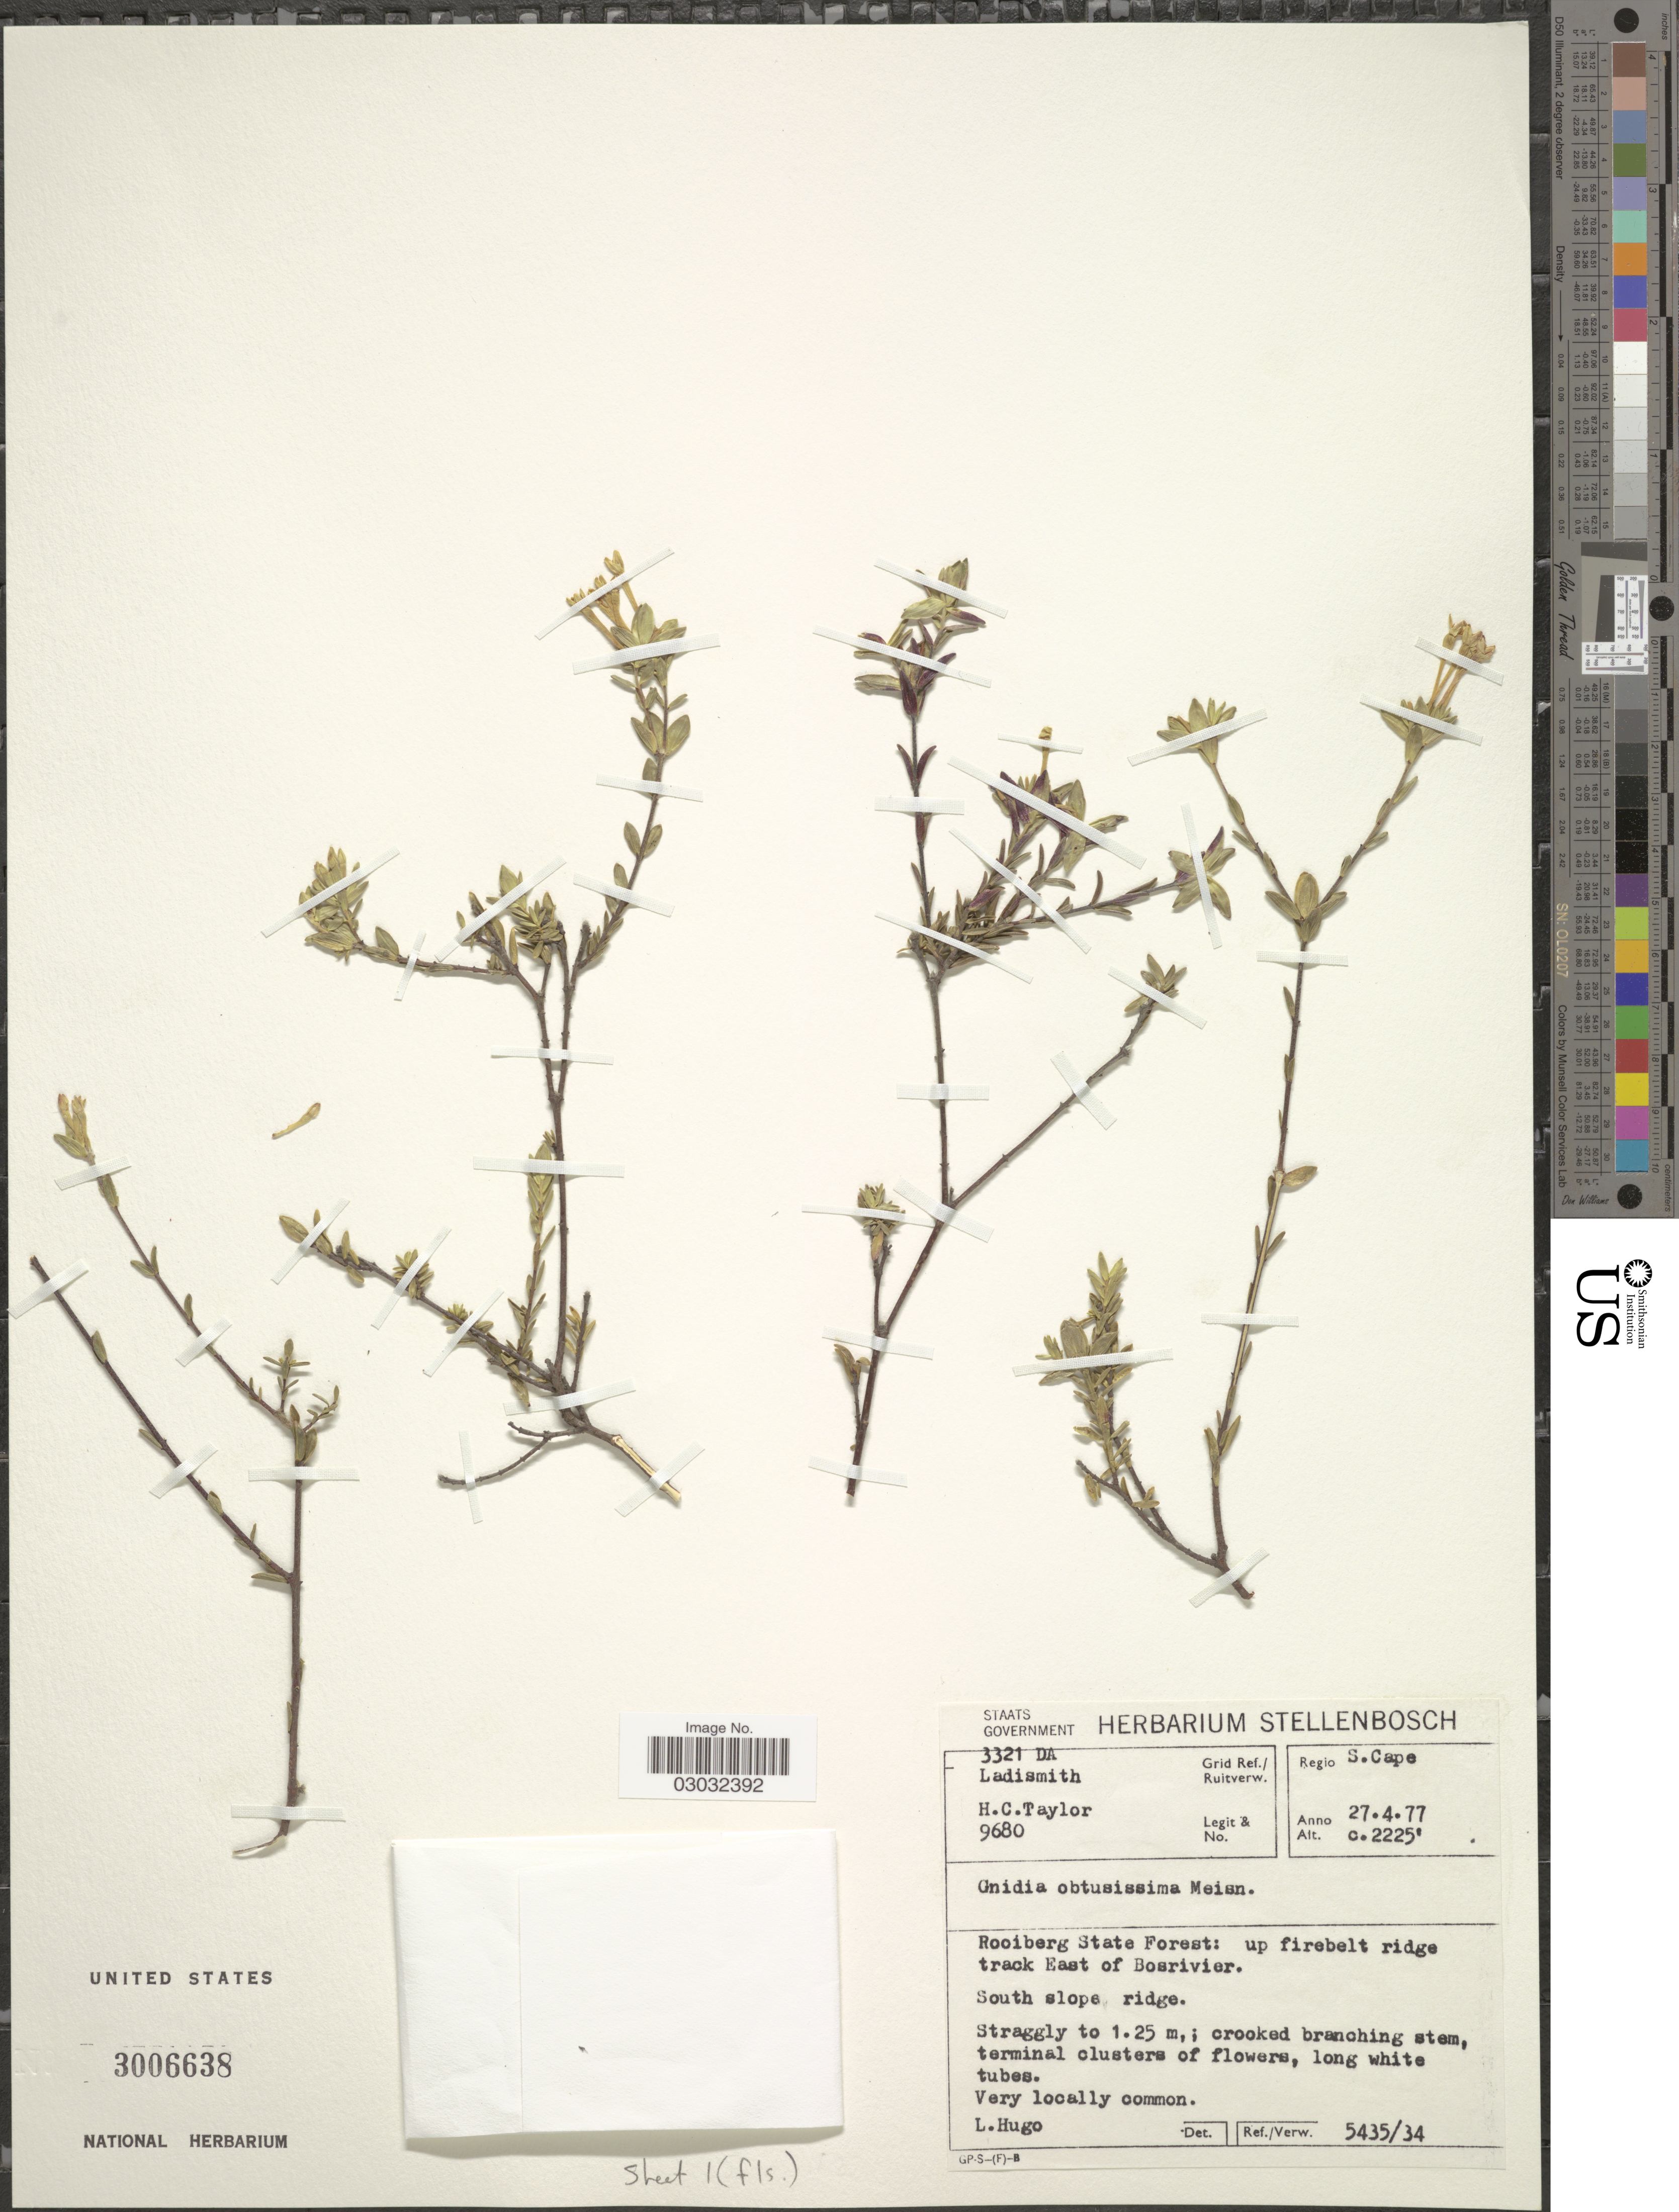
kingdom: Plantae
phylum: Tracheophyta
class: Magnoliopsida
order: Malvales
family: Thymelaeaceae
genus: Gnidia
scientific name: Gnidia obtusissima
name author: Meisn.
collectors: H. Taylor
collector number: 9680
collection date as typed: Transcribed d/m/y: 27/4/77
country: South Africa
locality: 3321 DA Ladismith Grid Ref./ Ruitverw. Regio S. Cape. Rooiberg State Forest: up firebelt ridge track East of Bosrivier.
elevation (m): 678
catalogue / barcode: US 3006638